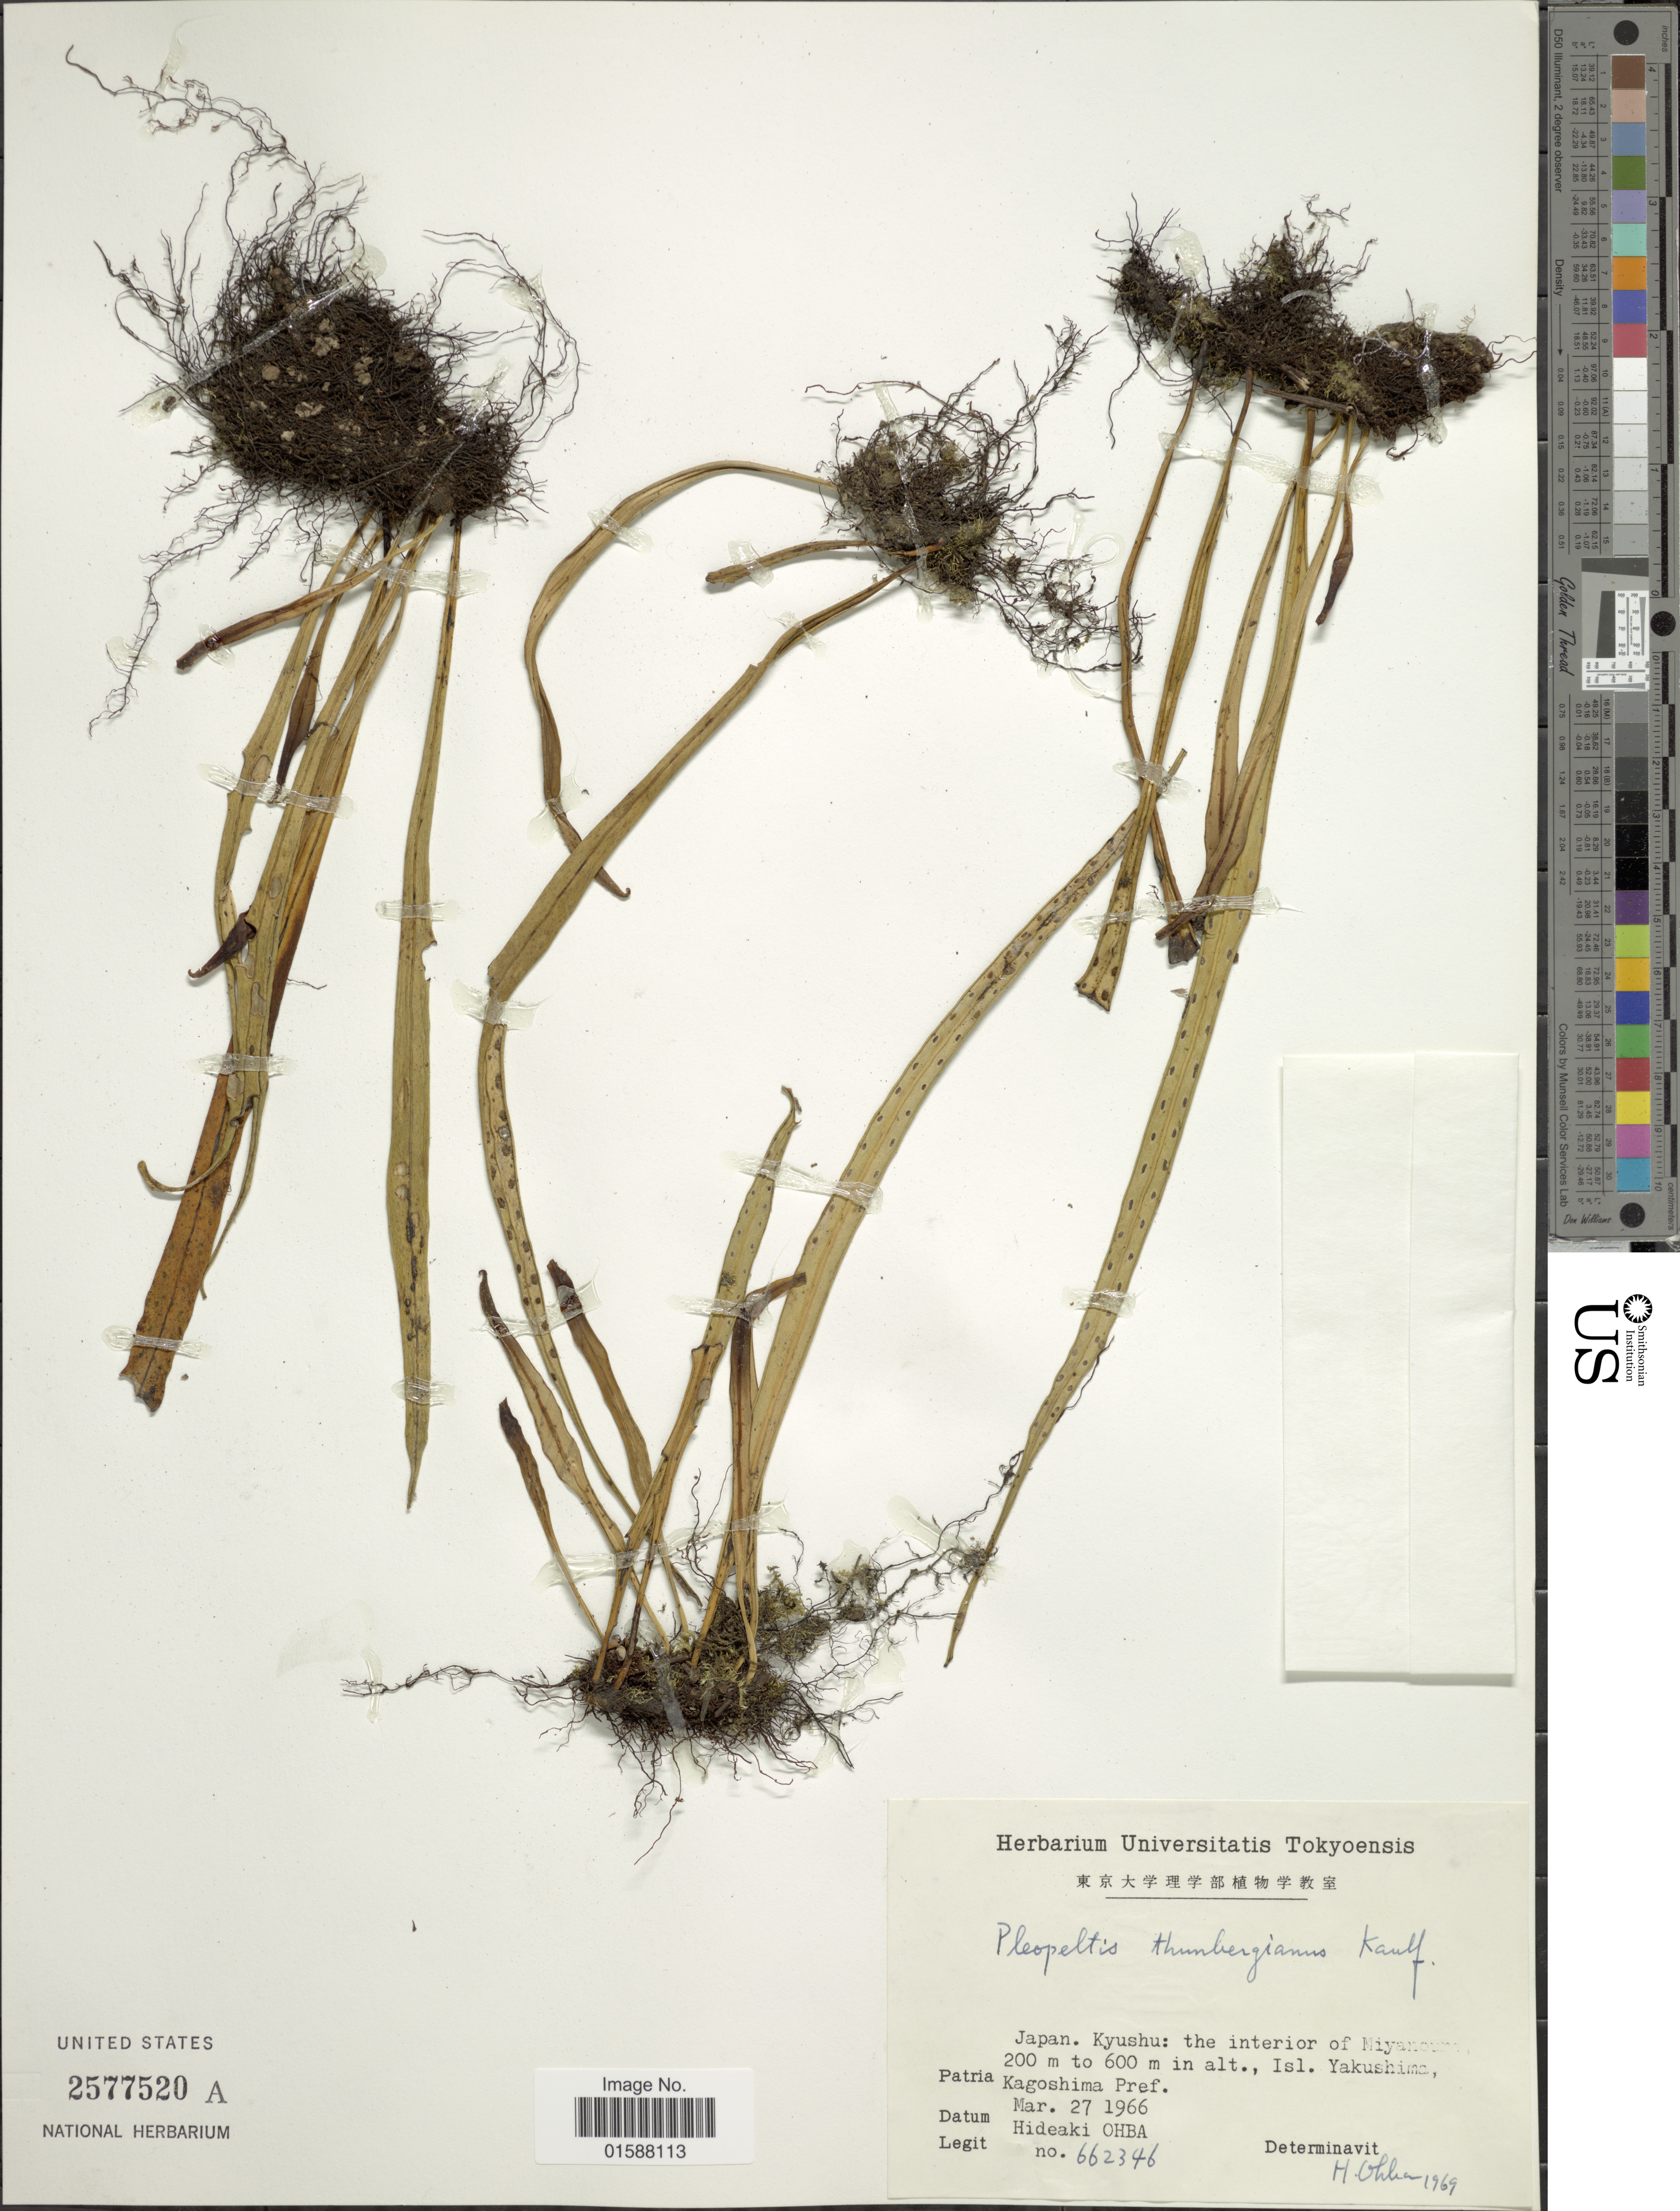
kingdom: Plantae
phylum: Tracheophyta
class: Polypodiopsida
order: Polypodiales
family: Polypodiaceae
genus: Lepisorus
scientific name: Lepisorus thunbergianus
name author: (Kaulf.) Ching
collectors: H. Ohba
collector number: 662346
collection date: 1966-03-27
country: Japan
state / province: Kagosima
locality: Kyushu: the interior of Miyanoura, Isl. Yakushima. Patria Kagoshima Pref.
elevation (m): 200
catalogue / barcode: US 2577520A